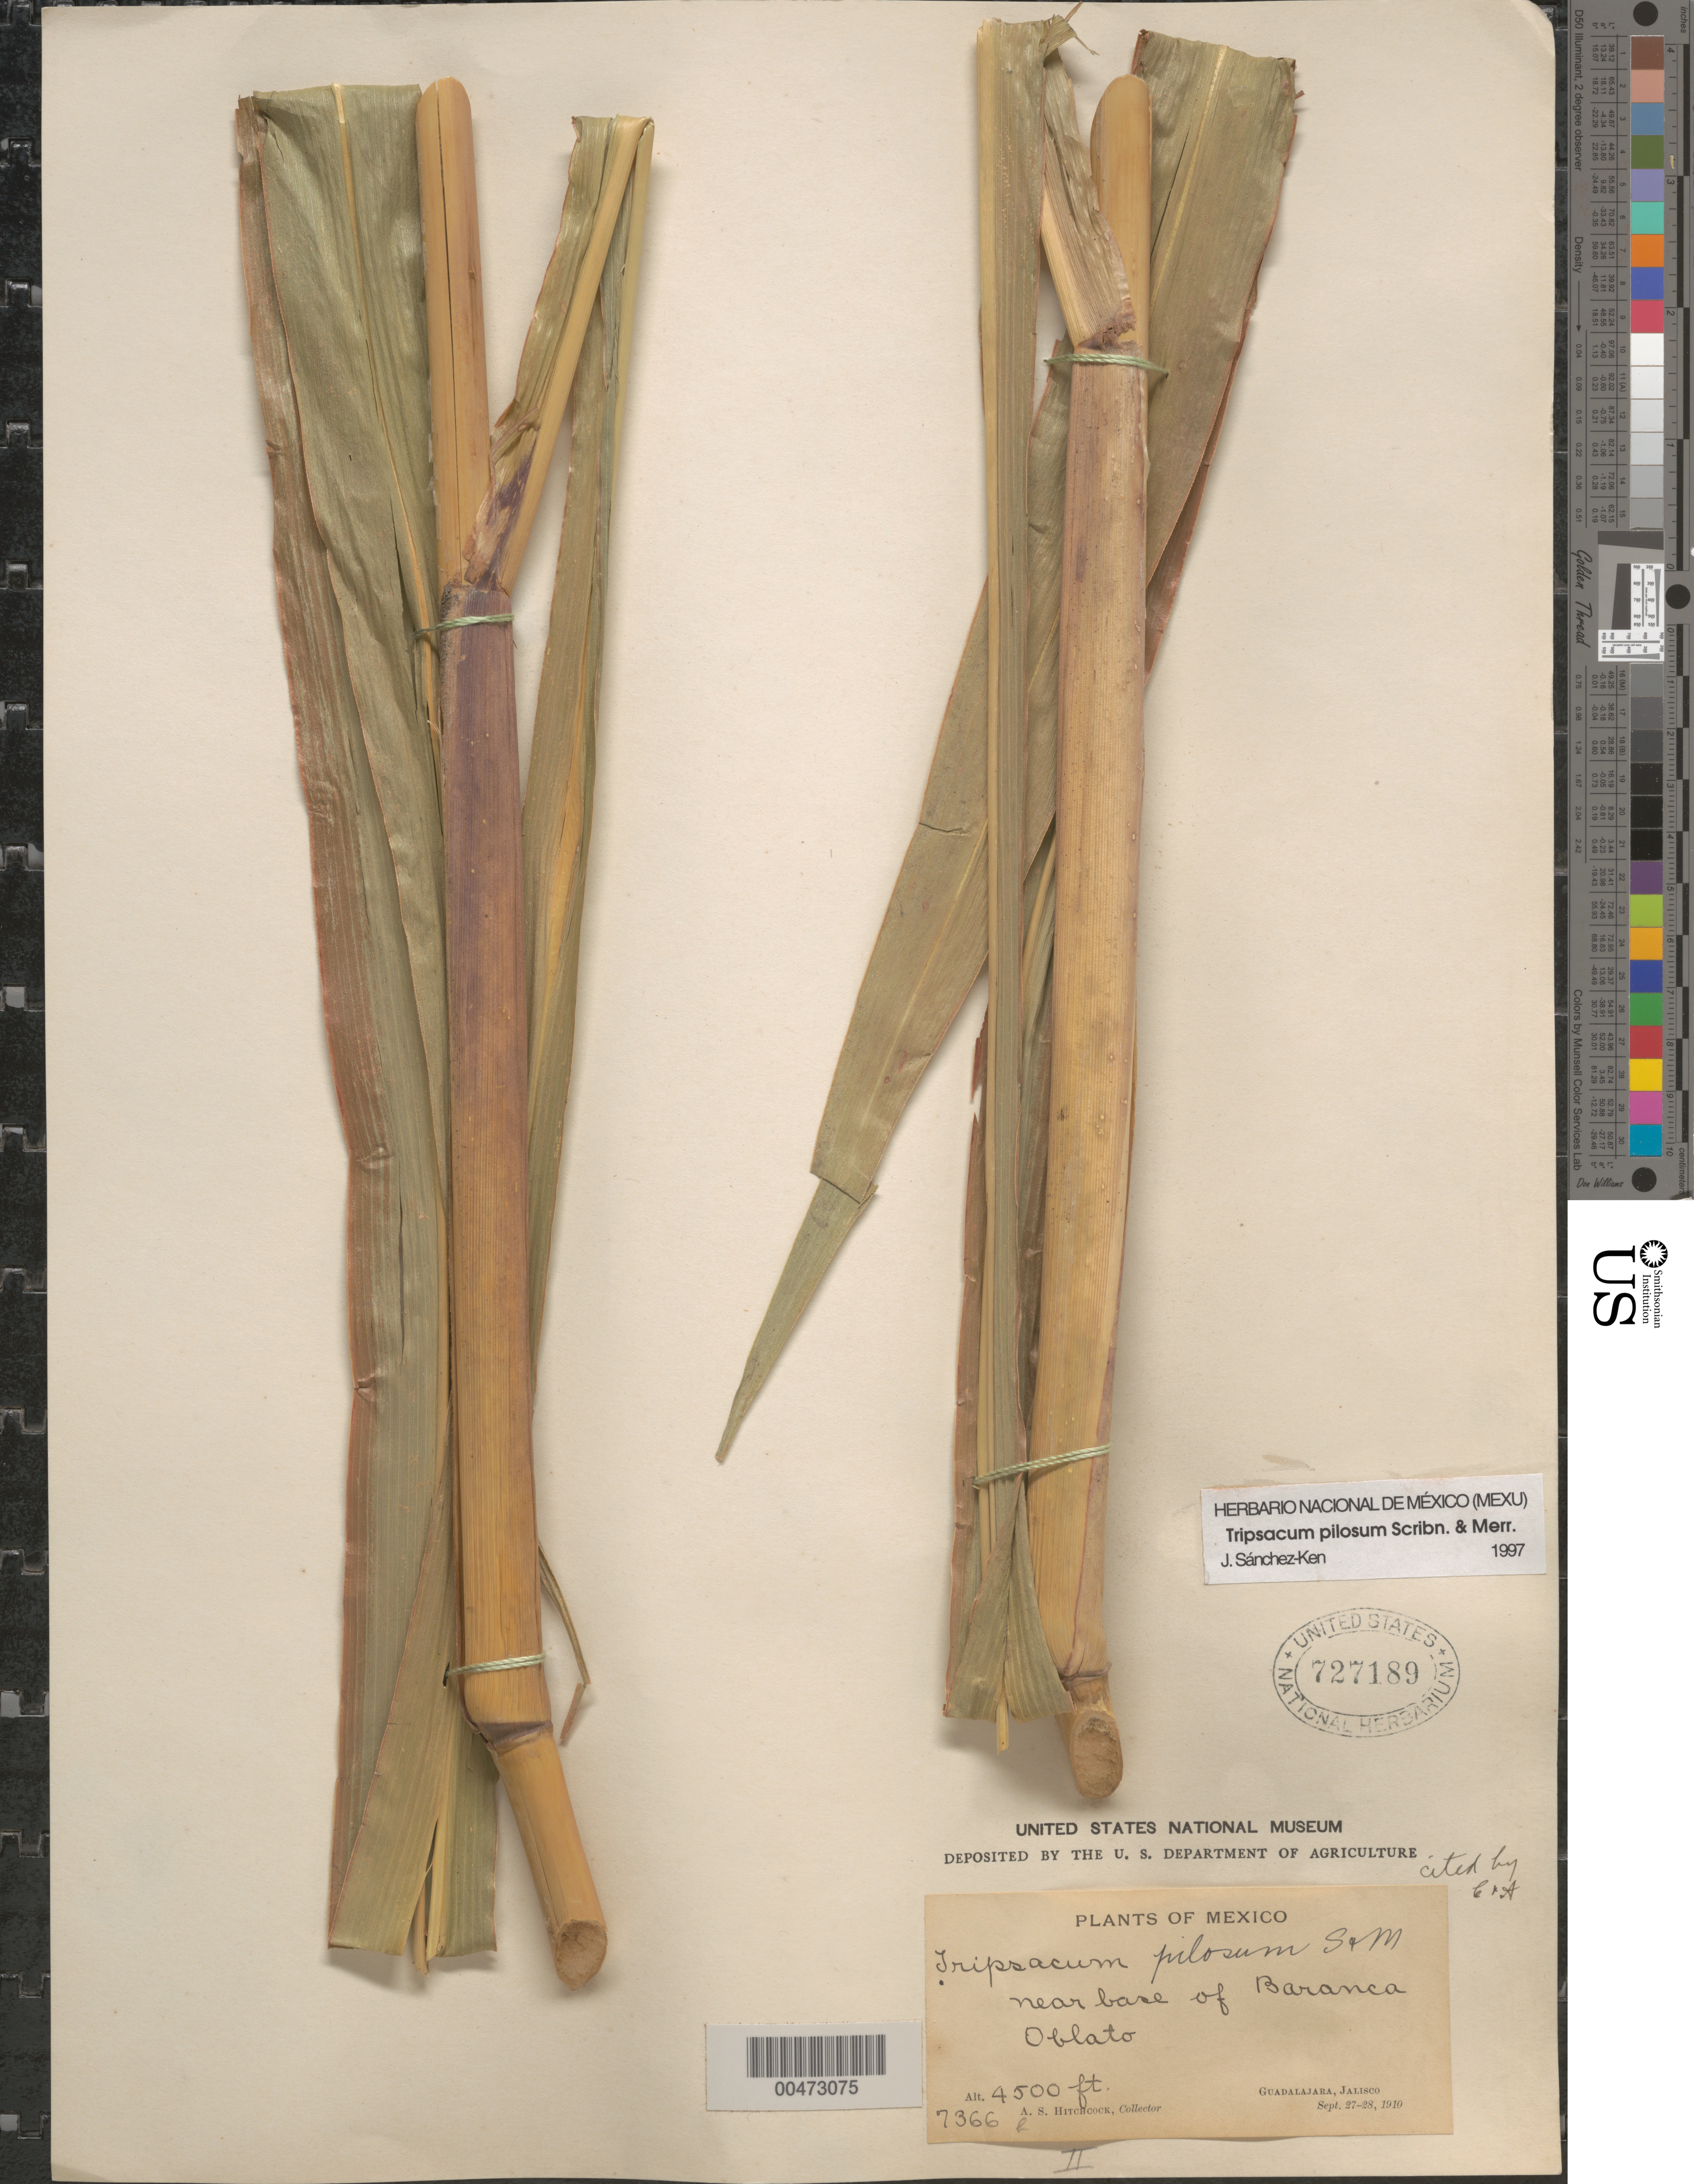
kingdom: Plantae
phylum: Tracheophyta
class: Liliopsida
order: Poales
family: Poaceae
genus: Tripsacum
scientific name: Tripsacum pilosum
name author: Scribn. & Merr.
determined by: Sánchez-Ken, J. G.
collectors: A. S. Hitchcock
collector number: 7366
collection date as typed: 27 Sep 1910 to 28 Sep 1910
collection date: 1910-09-27/1910-09-28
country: Mexico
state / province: Jalisco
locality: Near base of Baranca Oblato, Guadalajara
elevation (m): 1372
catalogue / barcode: US 727189